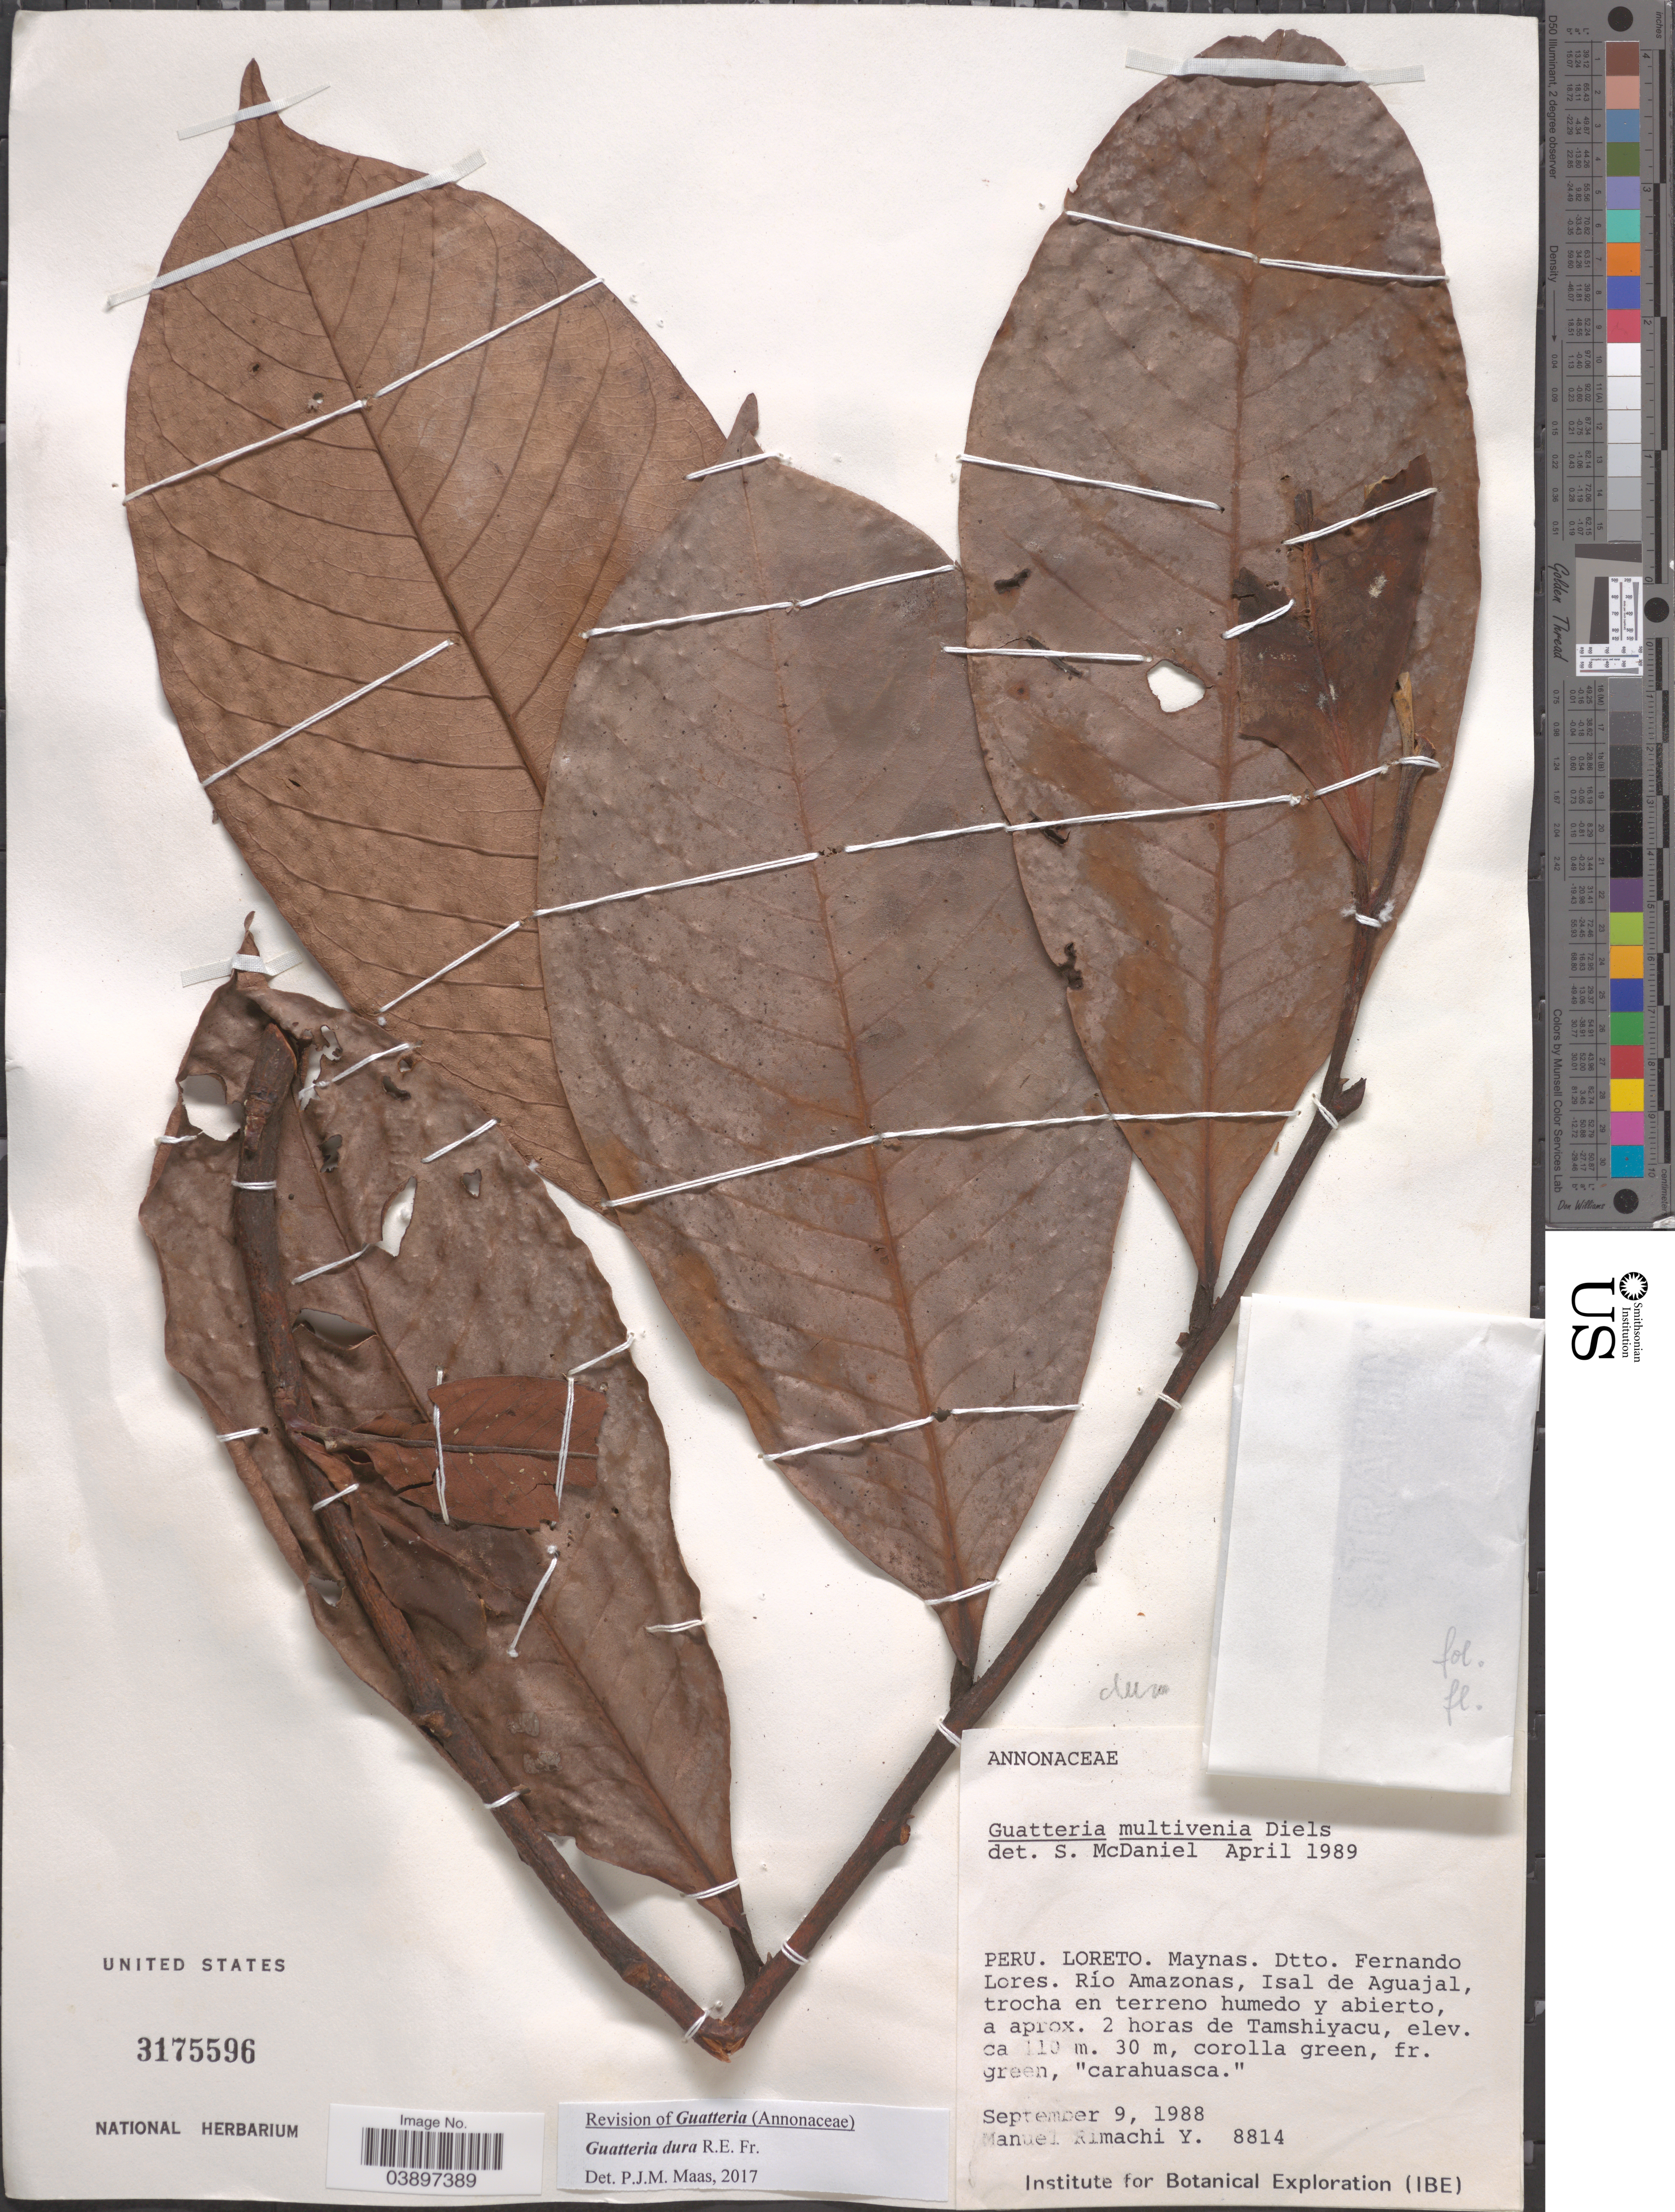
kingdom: Plantae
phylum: Tracheophyta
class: Magnoliopsida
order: Magnoliales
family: Annonaceae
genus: Guatteria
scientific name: Guatteria dura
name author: R.E. Fr.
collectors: M. Rimachi Y.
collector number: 8814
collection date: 1988-09-09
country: Peru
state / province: Loreto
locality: Maynas. Dtto. Fernando Lores. Río Amazonas, Isla de Aguajal, trocha en terreno humedo y abierto, a aprox. 2 horas de Tamshiyacu.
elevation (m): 110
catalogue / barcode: US 3175596